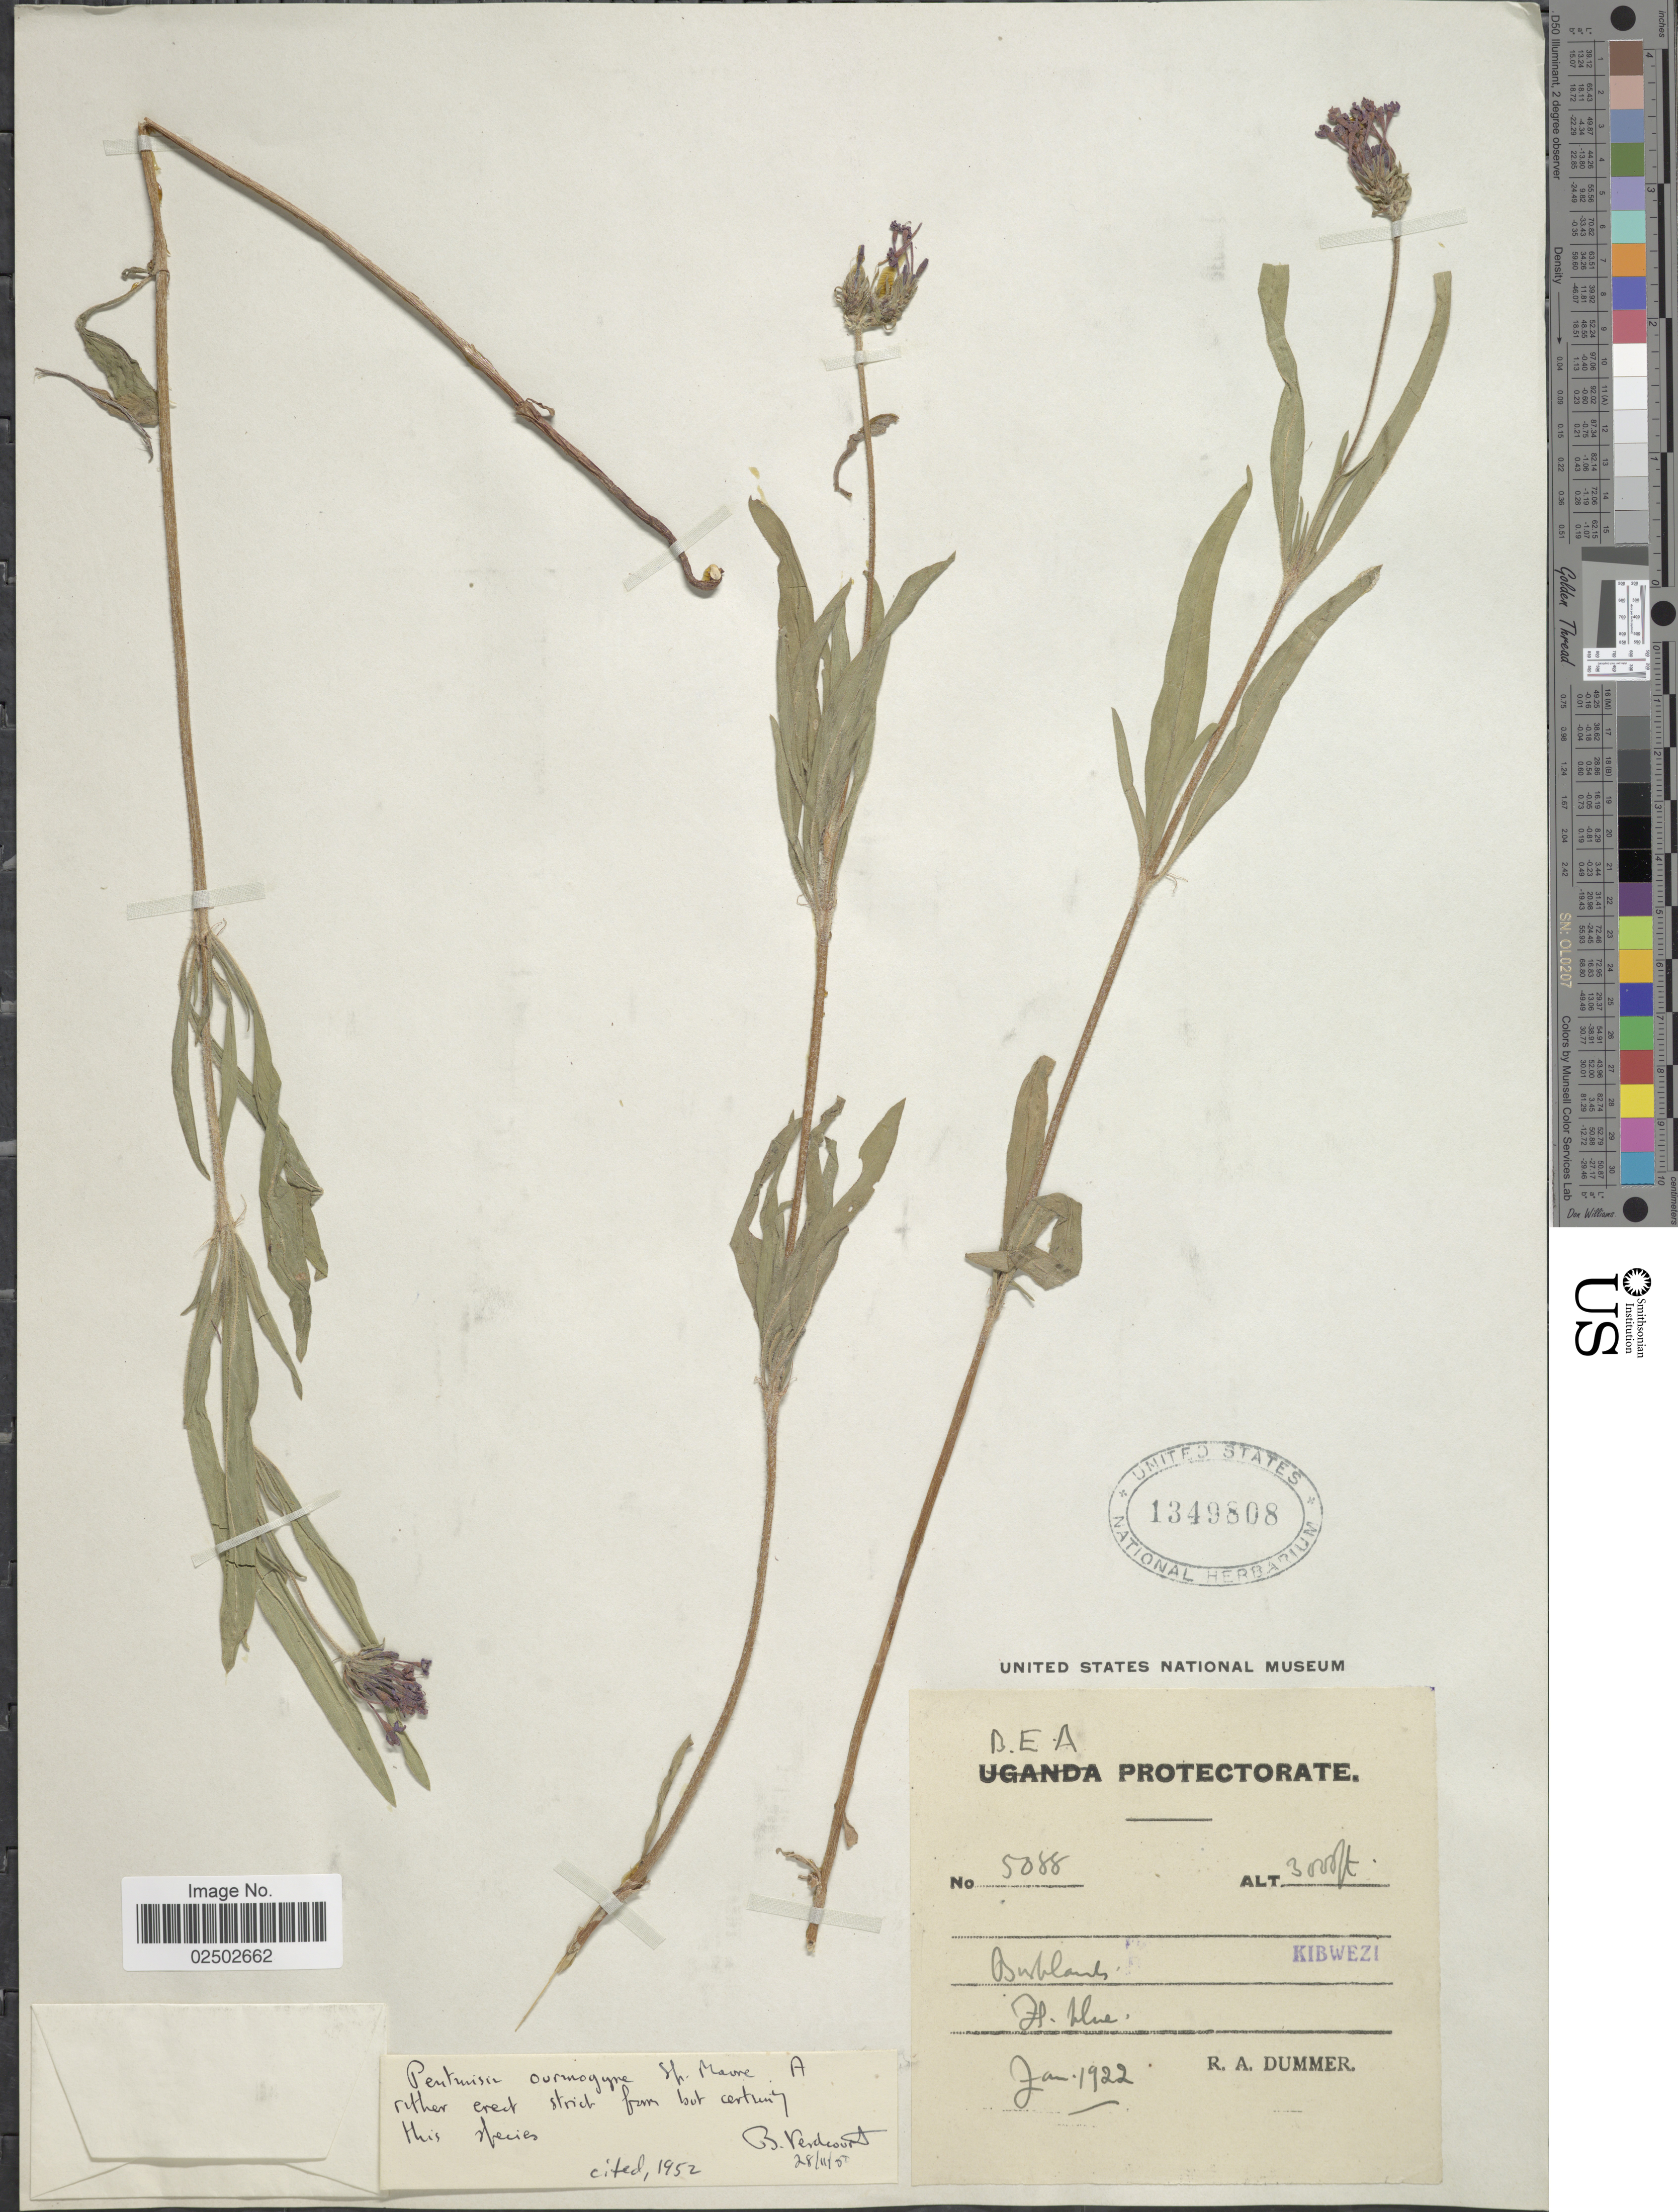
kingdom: Plantae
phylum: Tracheophyta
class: Magnoliopsida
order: Gentianales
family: Rubiaceae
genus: Pentanisia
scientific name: Pentanisia ouranogyne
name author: S. Moore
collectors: R. Dümmer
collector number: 5088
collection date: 1922-01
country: Kenya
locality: B.E.A. Bushlands Kibwezi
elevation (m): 914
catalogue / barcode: US 1349808